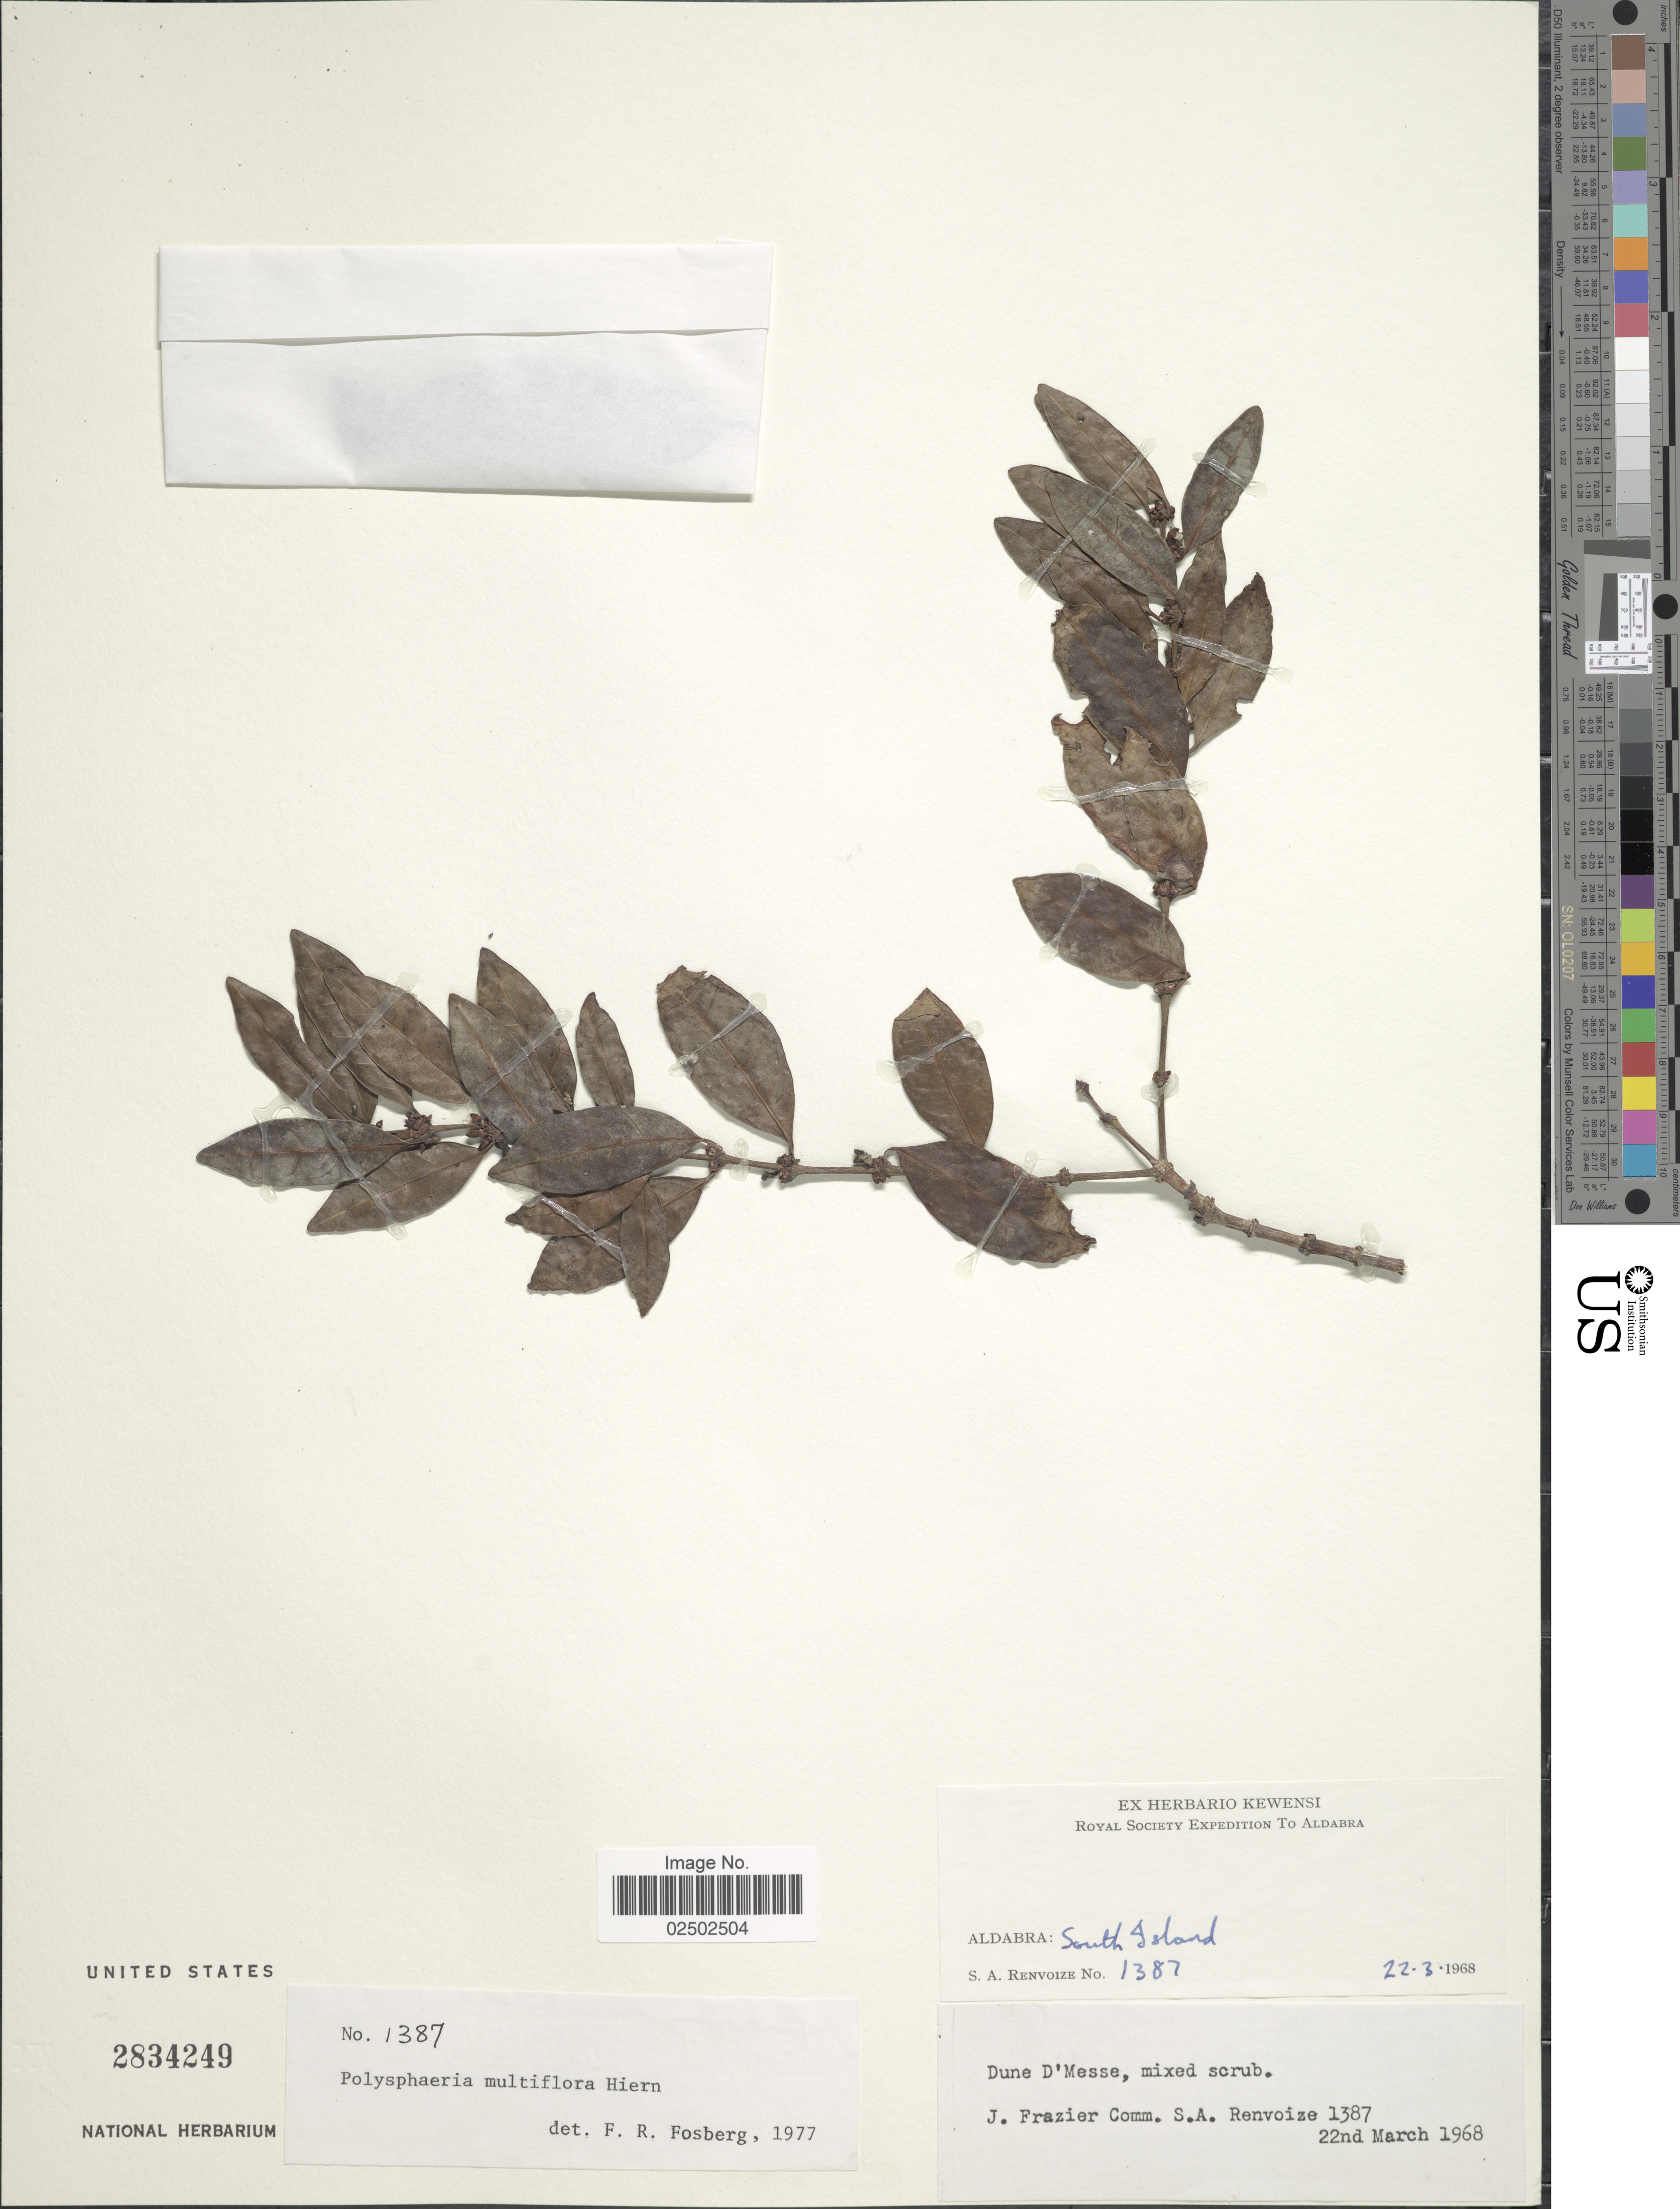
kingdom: Plantae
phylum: Tracheophyta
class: Magnoliopsida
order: Gentianales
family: Rubiaceae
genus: Polysphaeria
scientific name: Polysphaeria multiflora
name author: Hiern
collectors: J. Frazier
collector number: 1387?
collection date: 1968-03-22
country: Seychelles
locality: Aldabra: South Island. Dune D'Messe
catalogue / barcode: US 2834249